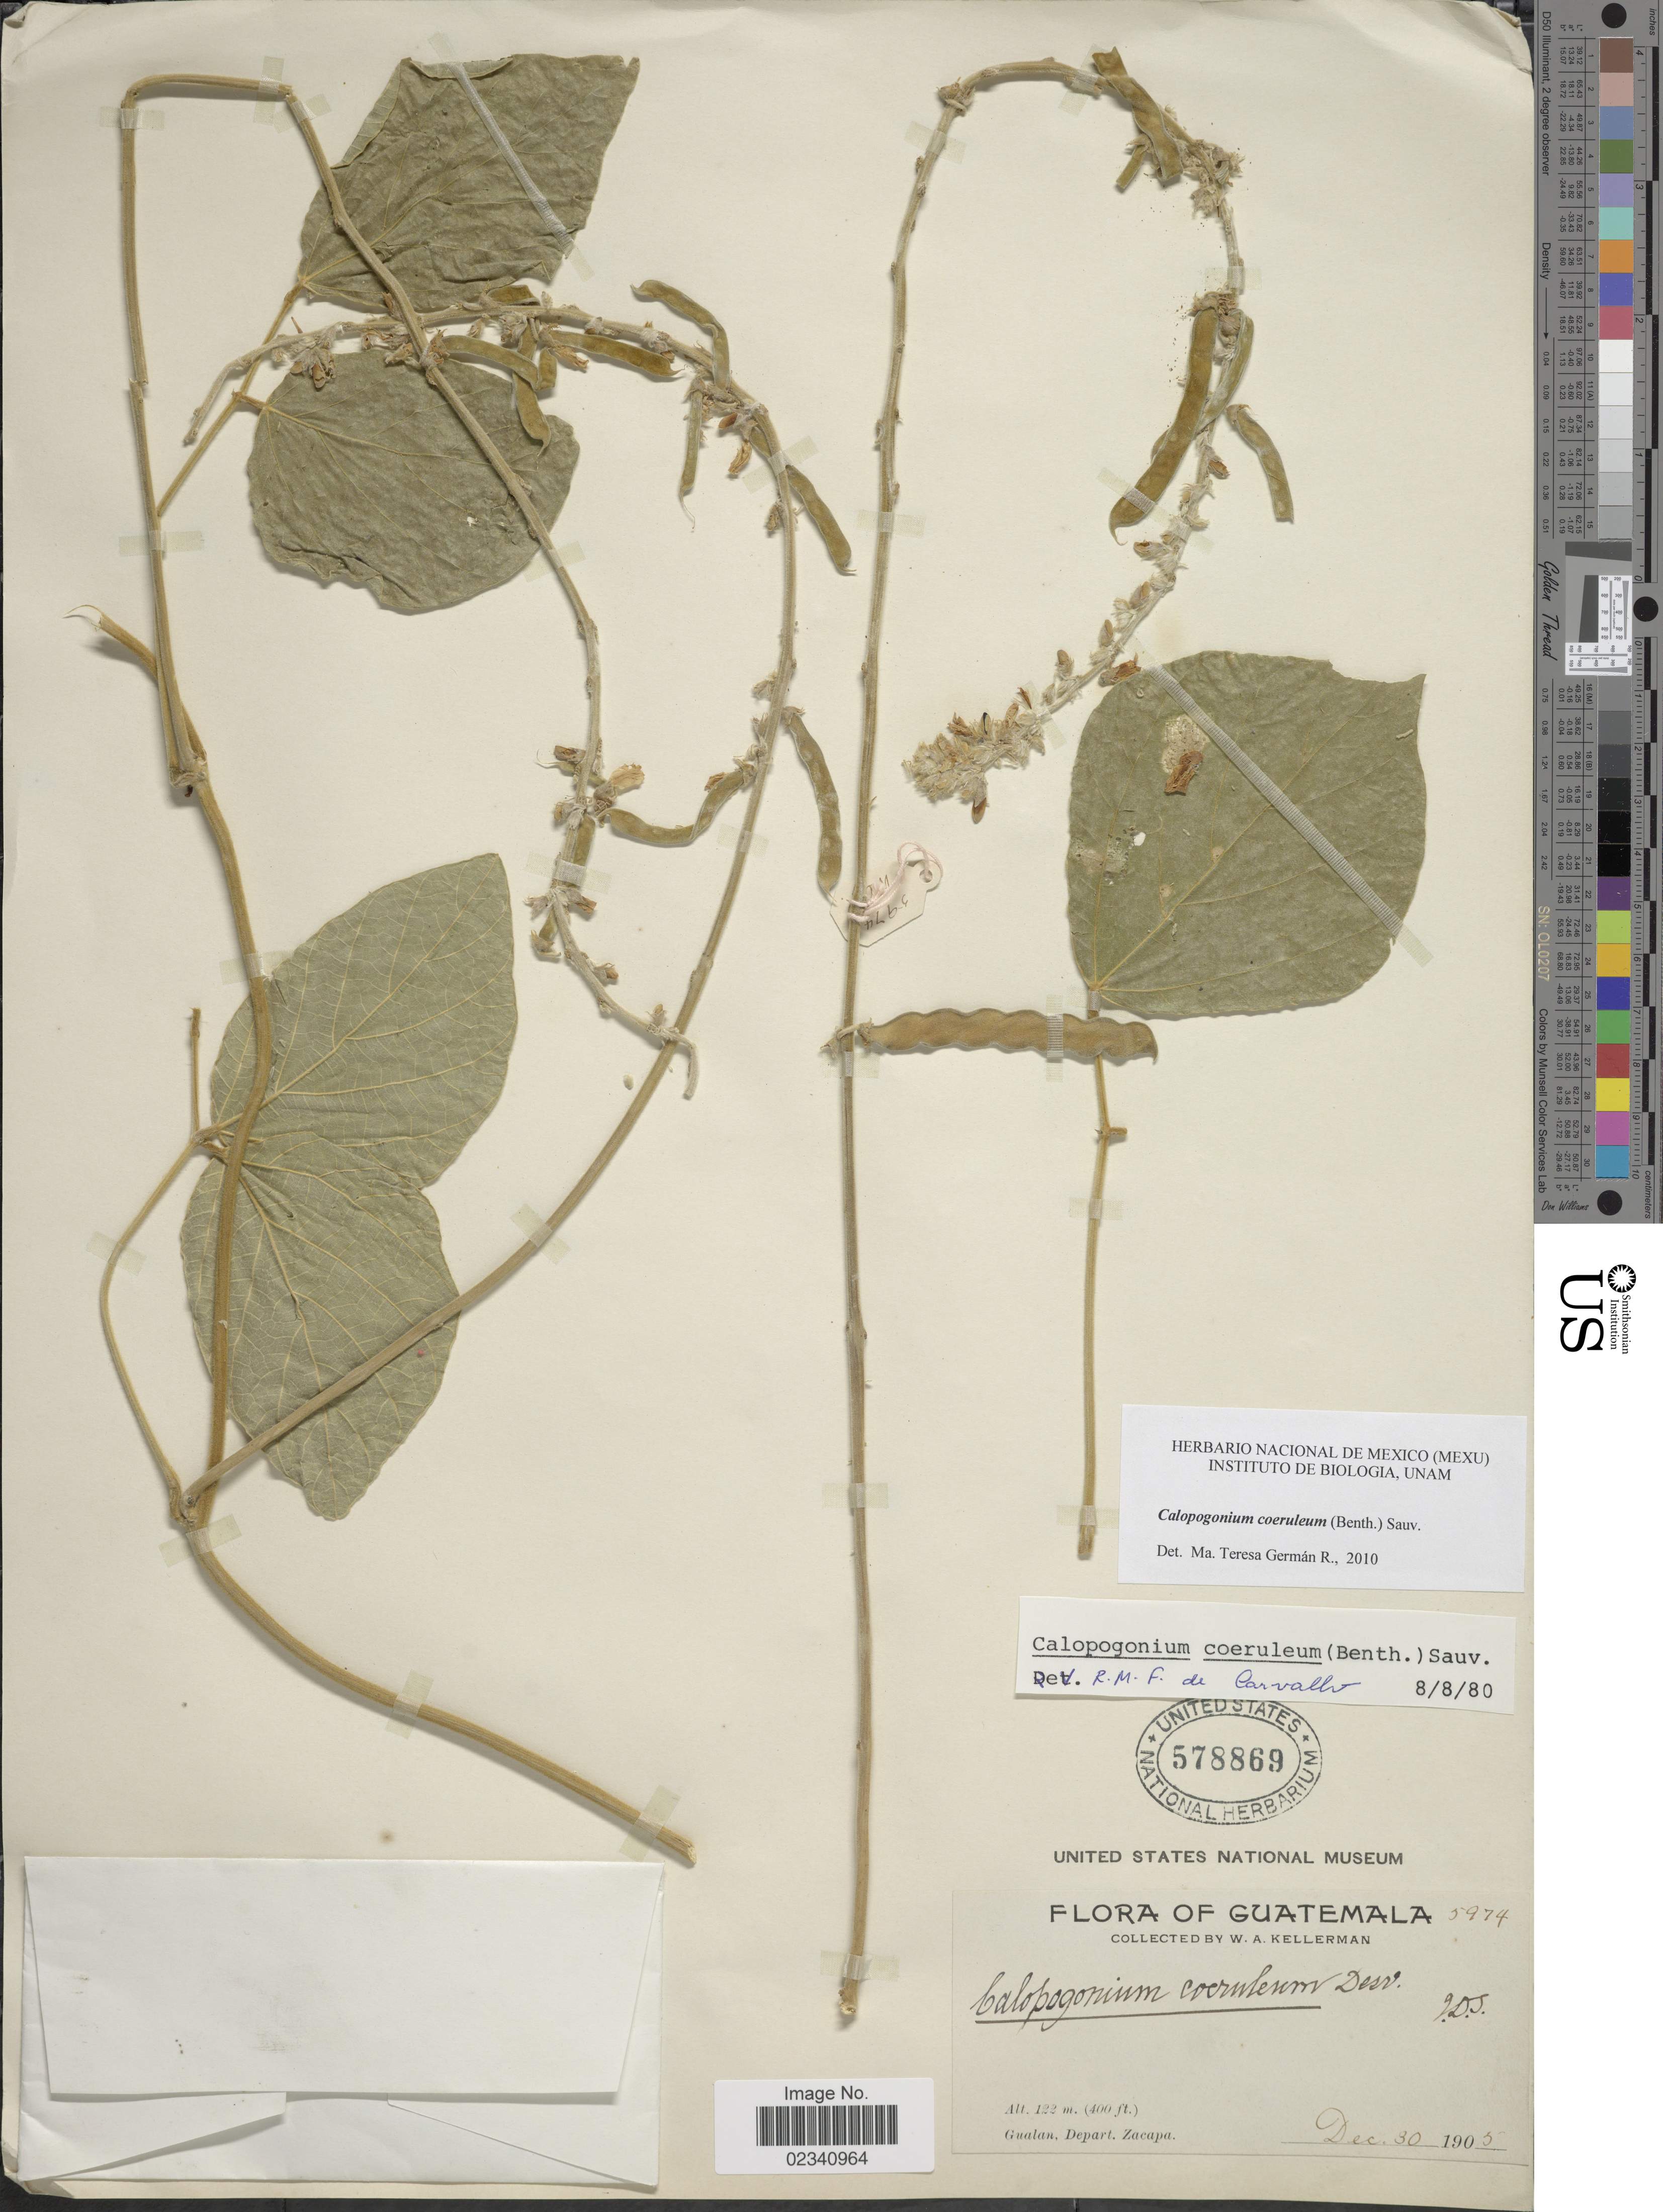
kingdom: Plantae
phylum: Tracheophyta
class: Magnoliopsida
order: Fabales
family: Fabaceae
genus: Calopogonium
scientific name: Calopogonium caeruleum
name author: (Benth.) C. Wright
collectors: W. Kellerman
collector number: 5974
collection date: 1905-12-30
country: Guatemala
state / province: Zacapa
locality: Gualan, Depart. Zacapa.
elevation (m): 122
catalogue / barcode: US 578869